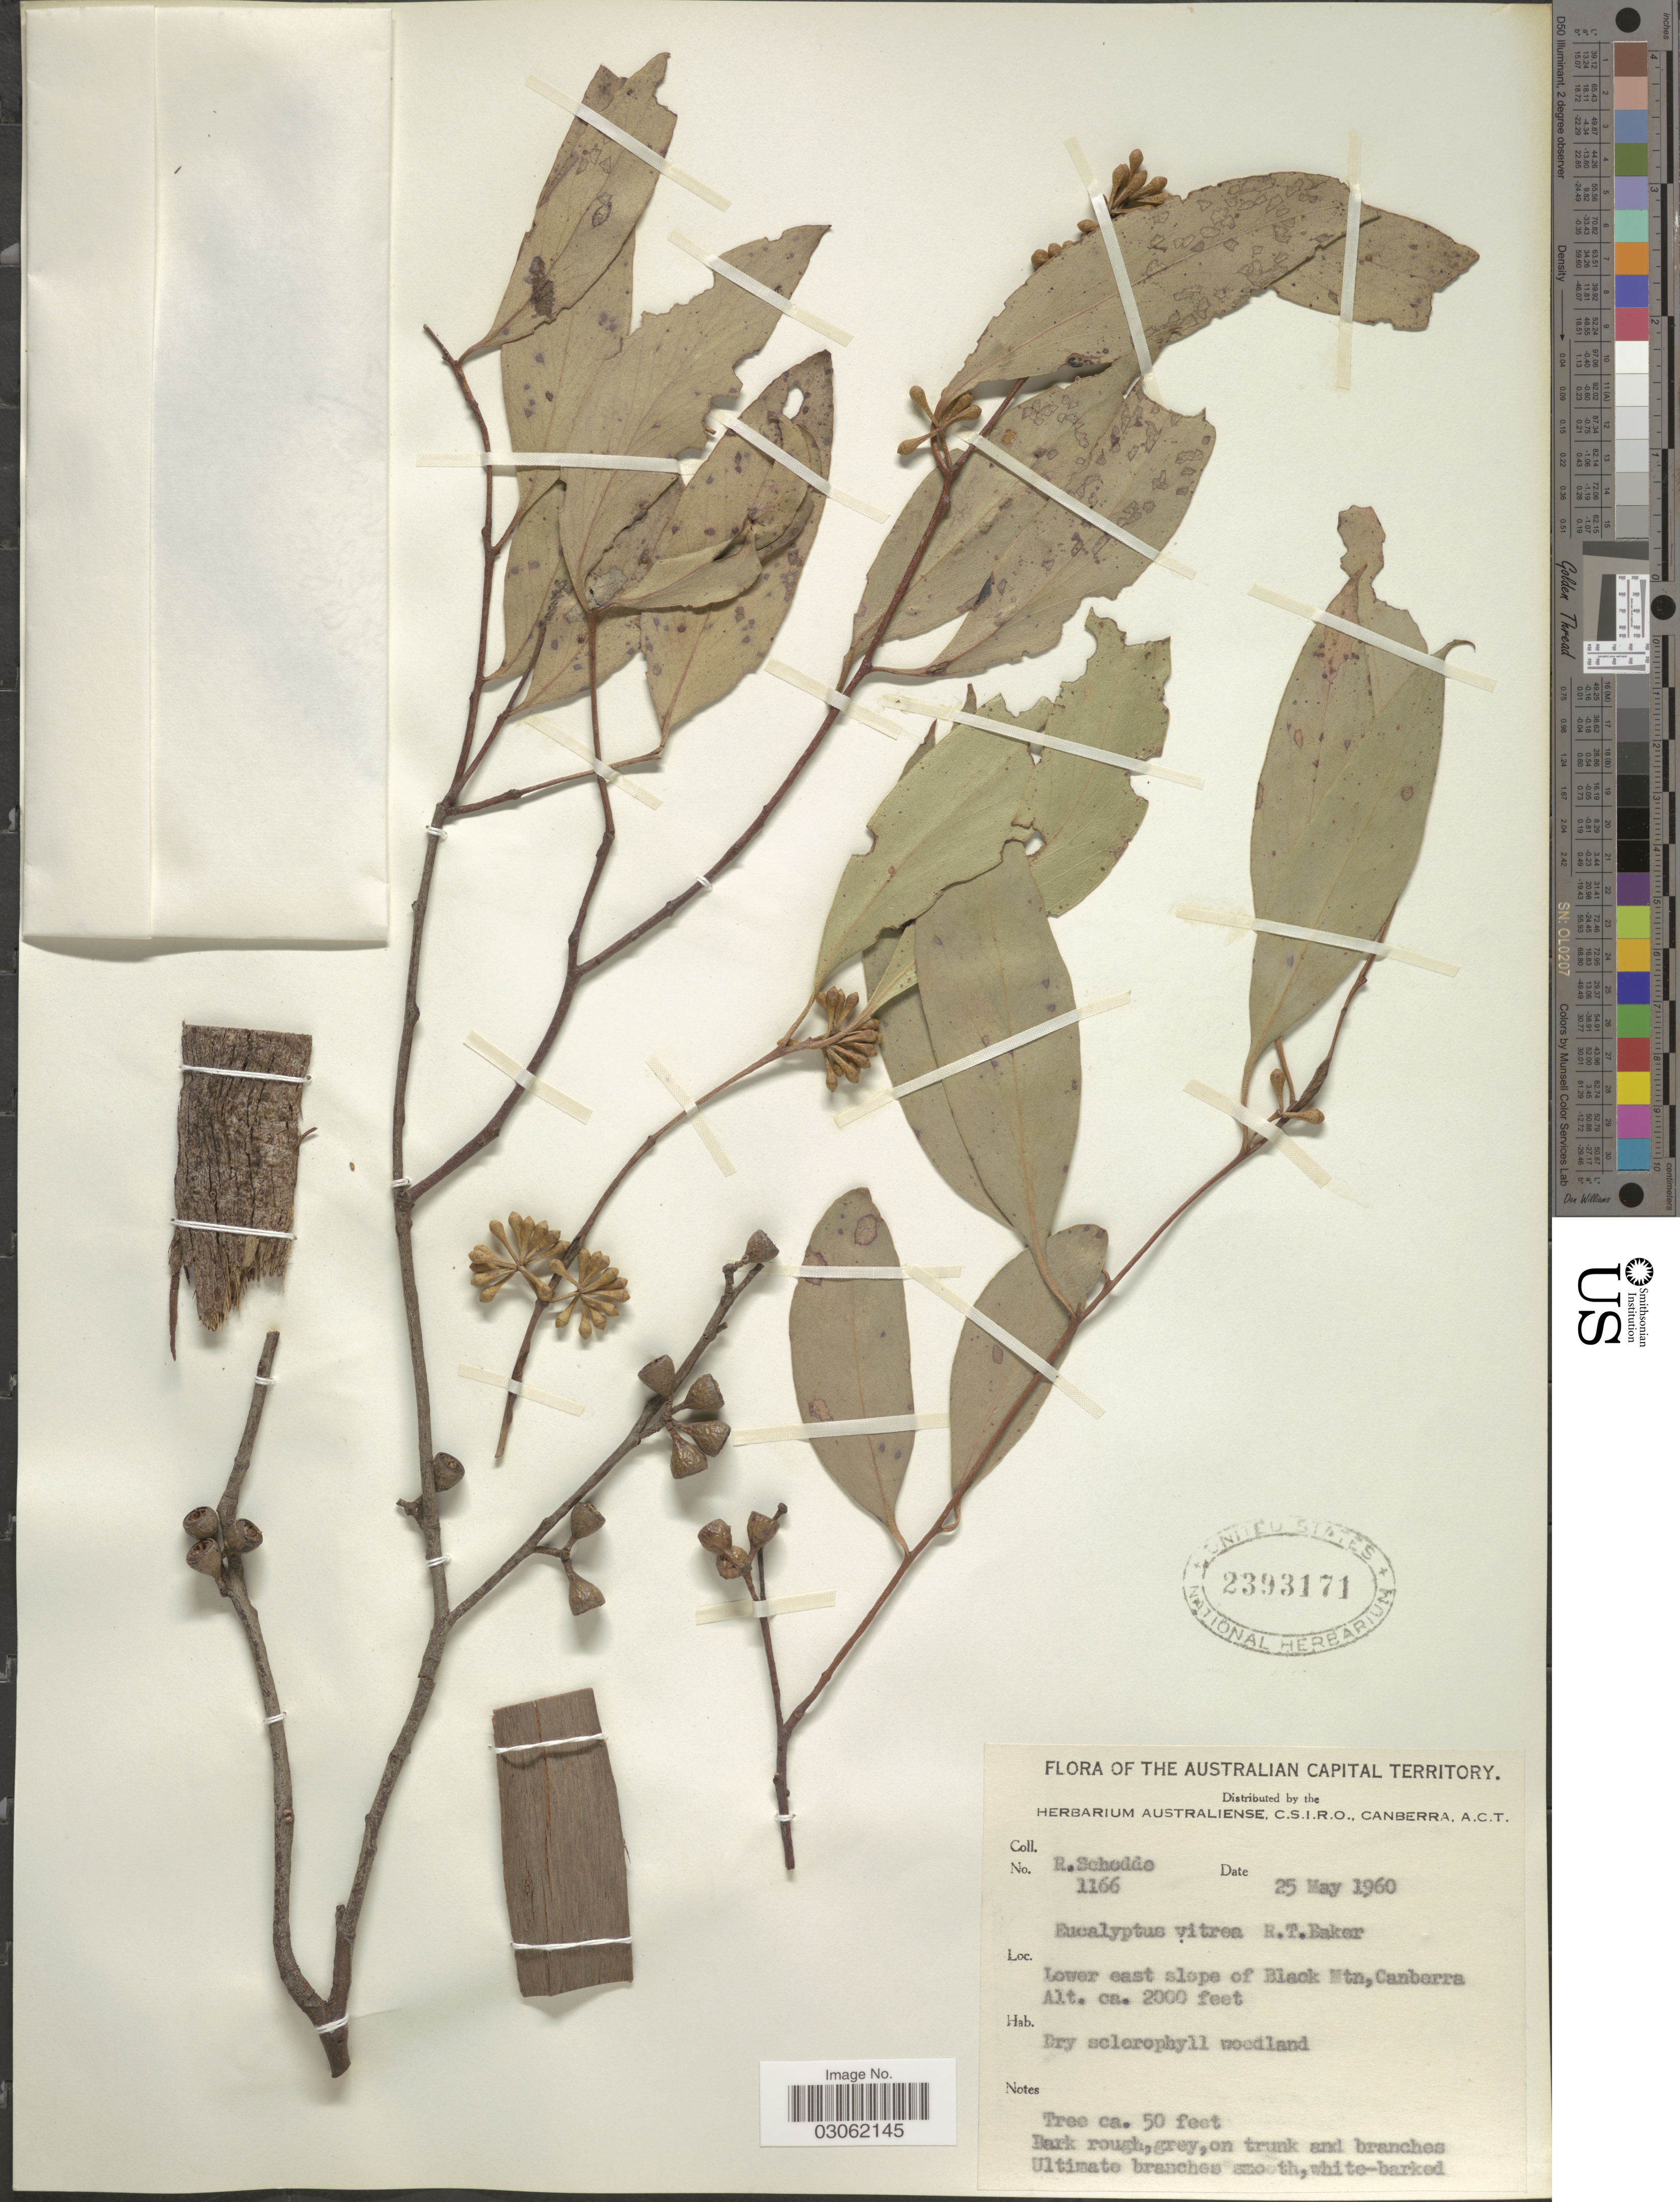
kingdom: Plantae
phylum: Tracheophyta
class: Magnoliopsida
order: Myrtales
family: Myrtaceae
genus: Eucalyptus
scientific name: Eucalyptus x vitrea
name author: F. Muell. ex R.T. Baker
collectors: R. Schodde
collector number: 1166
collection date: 1960-05-25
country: Australia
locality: The Australian Capital Territory. Lower east slope of Black Mtn, Canberra.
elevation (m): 610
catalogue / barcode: US 2393171